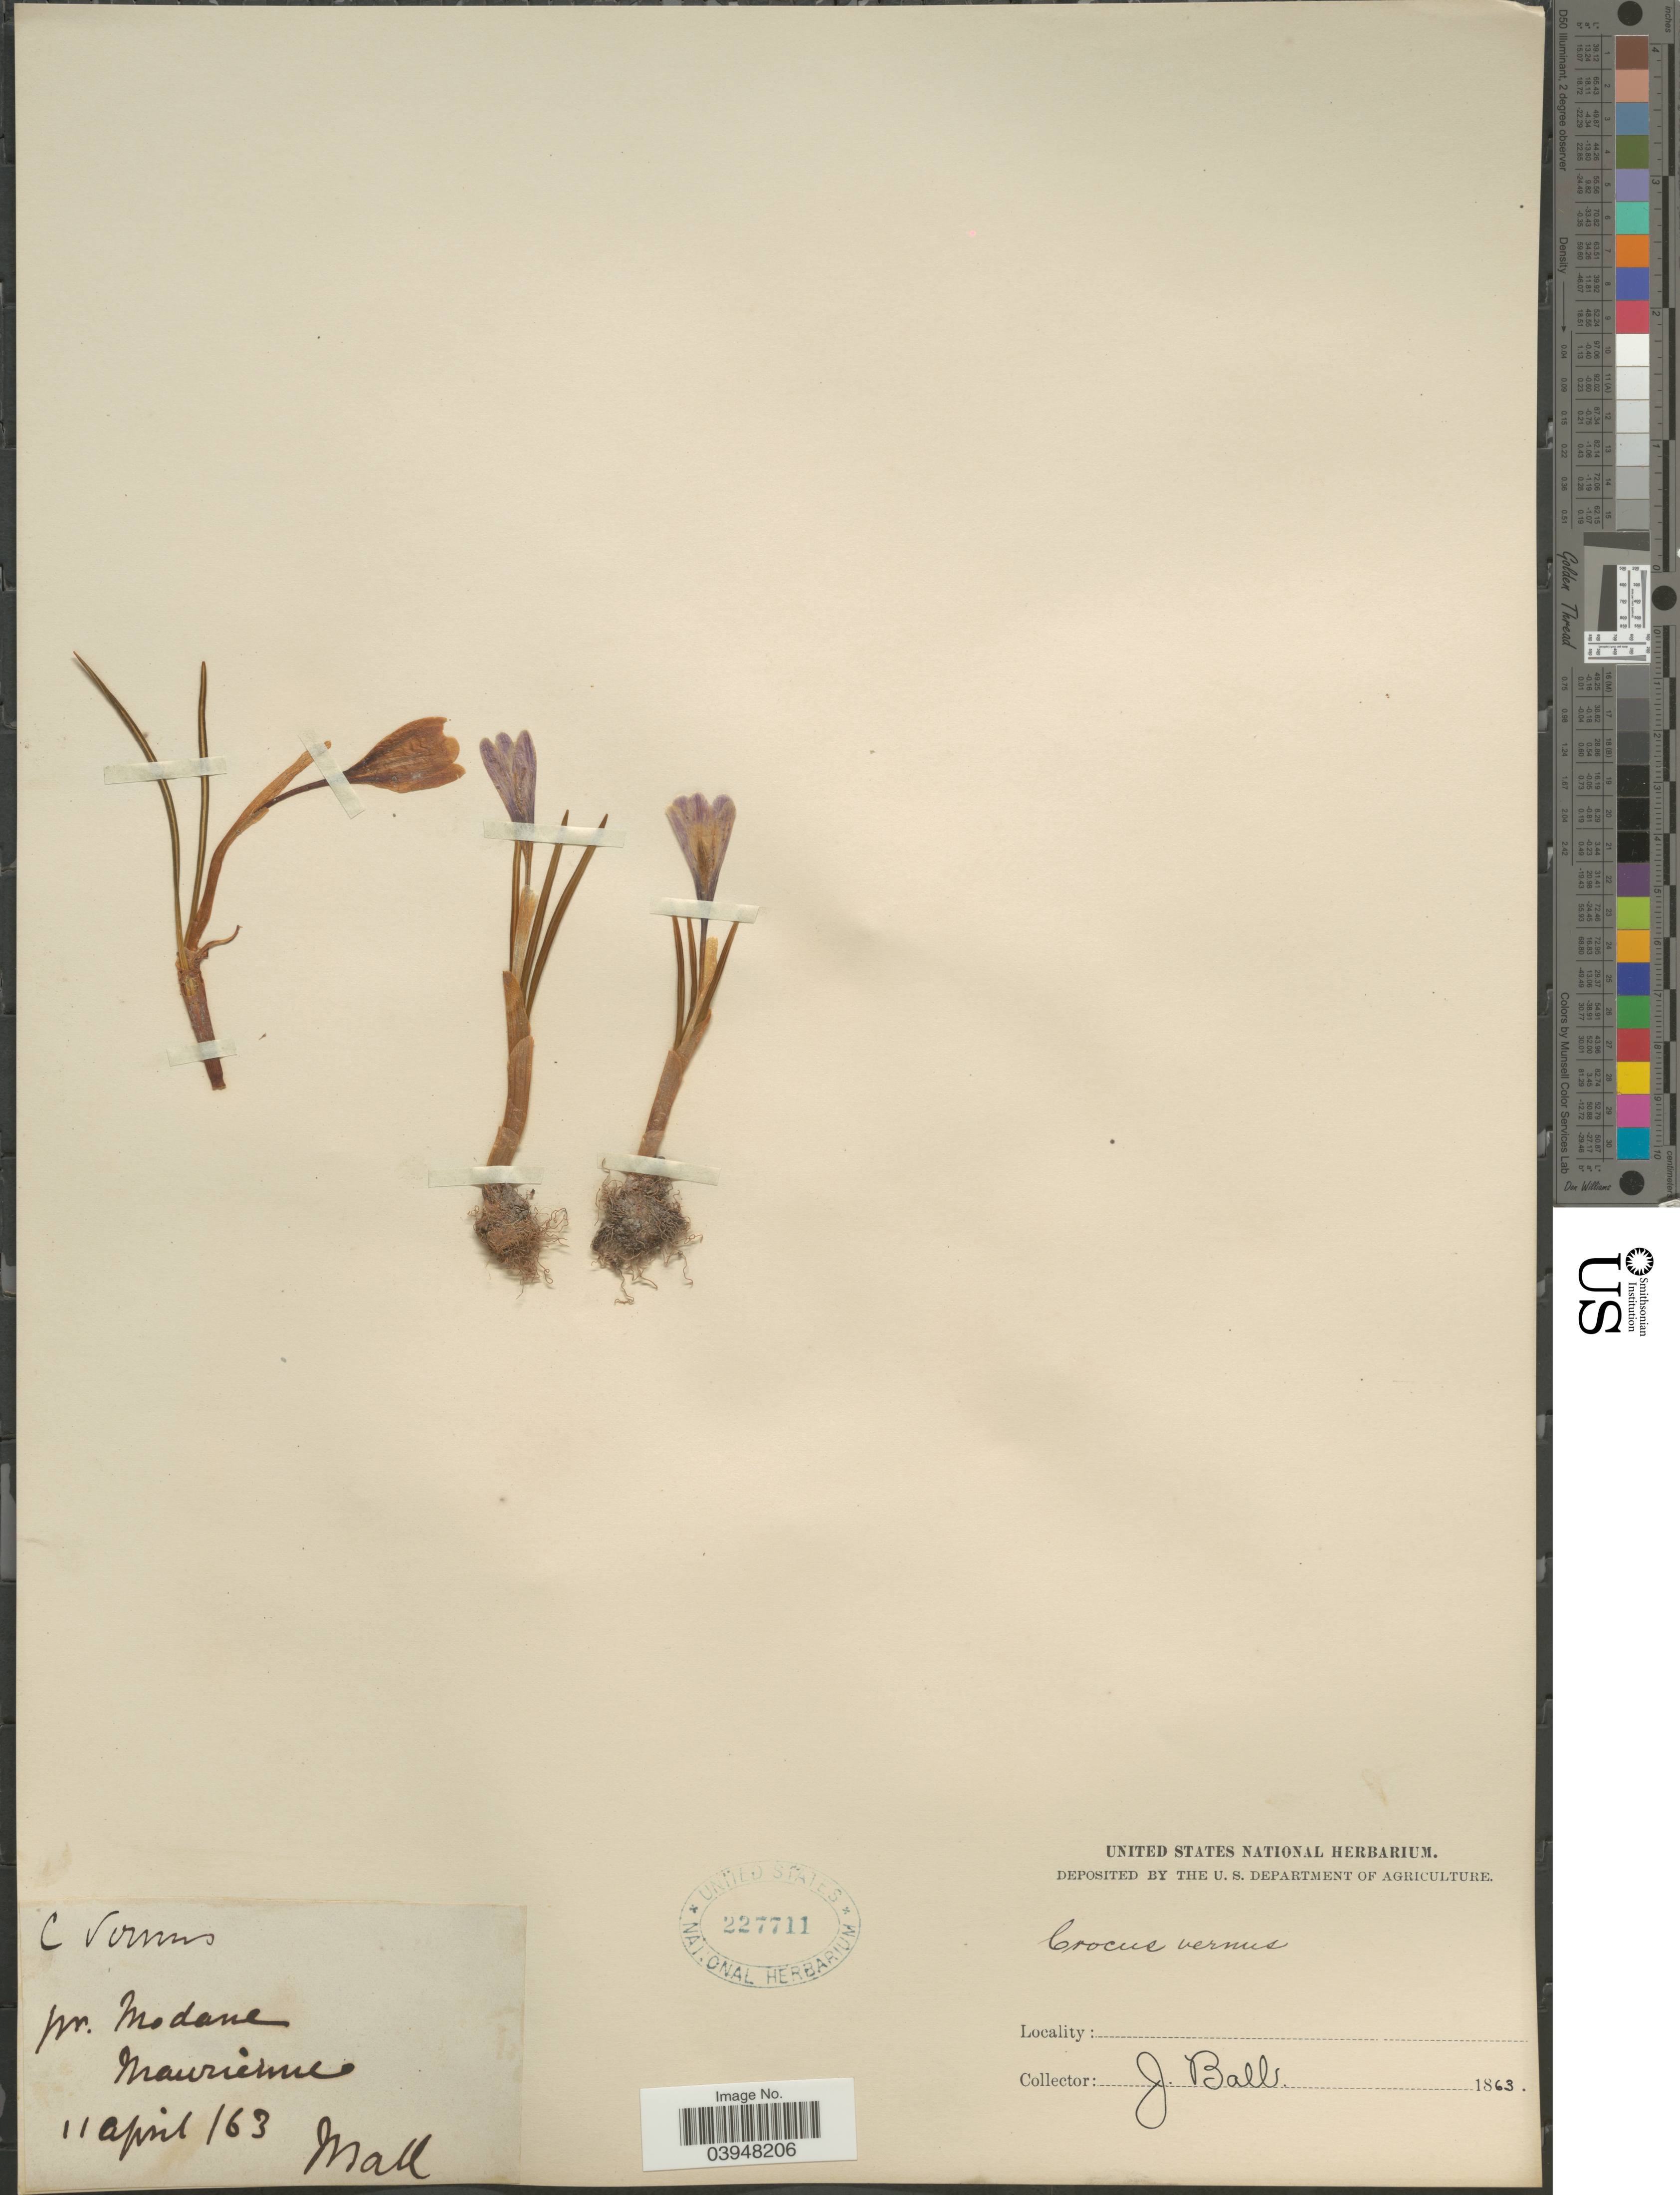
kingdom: Plantae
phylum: Tracheophyta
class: Liliopsida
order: Asparagales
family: Iridaceae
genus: Crocus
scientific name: Crocus vernus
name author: Hill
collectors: J. Ball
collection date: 1863-04-11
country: France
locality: Maurienne.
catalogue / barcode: US 227711